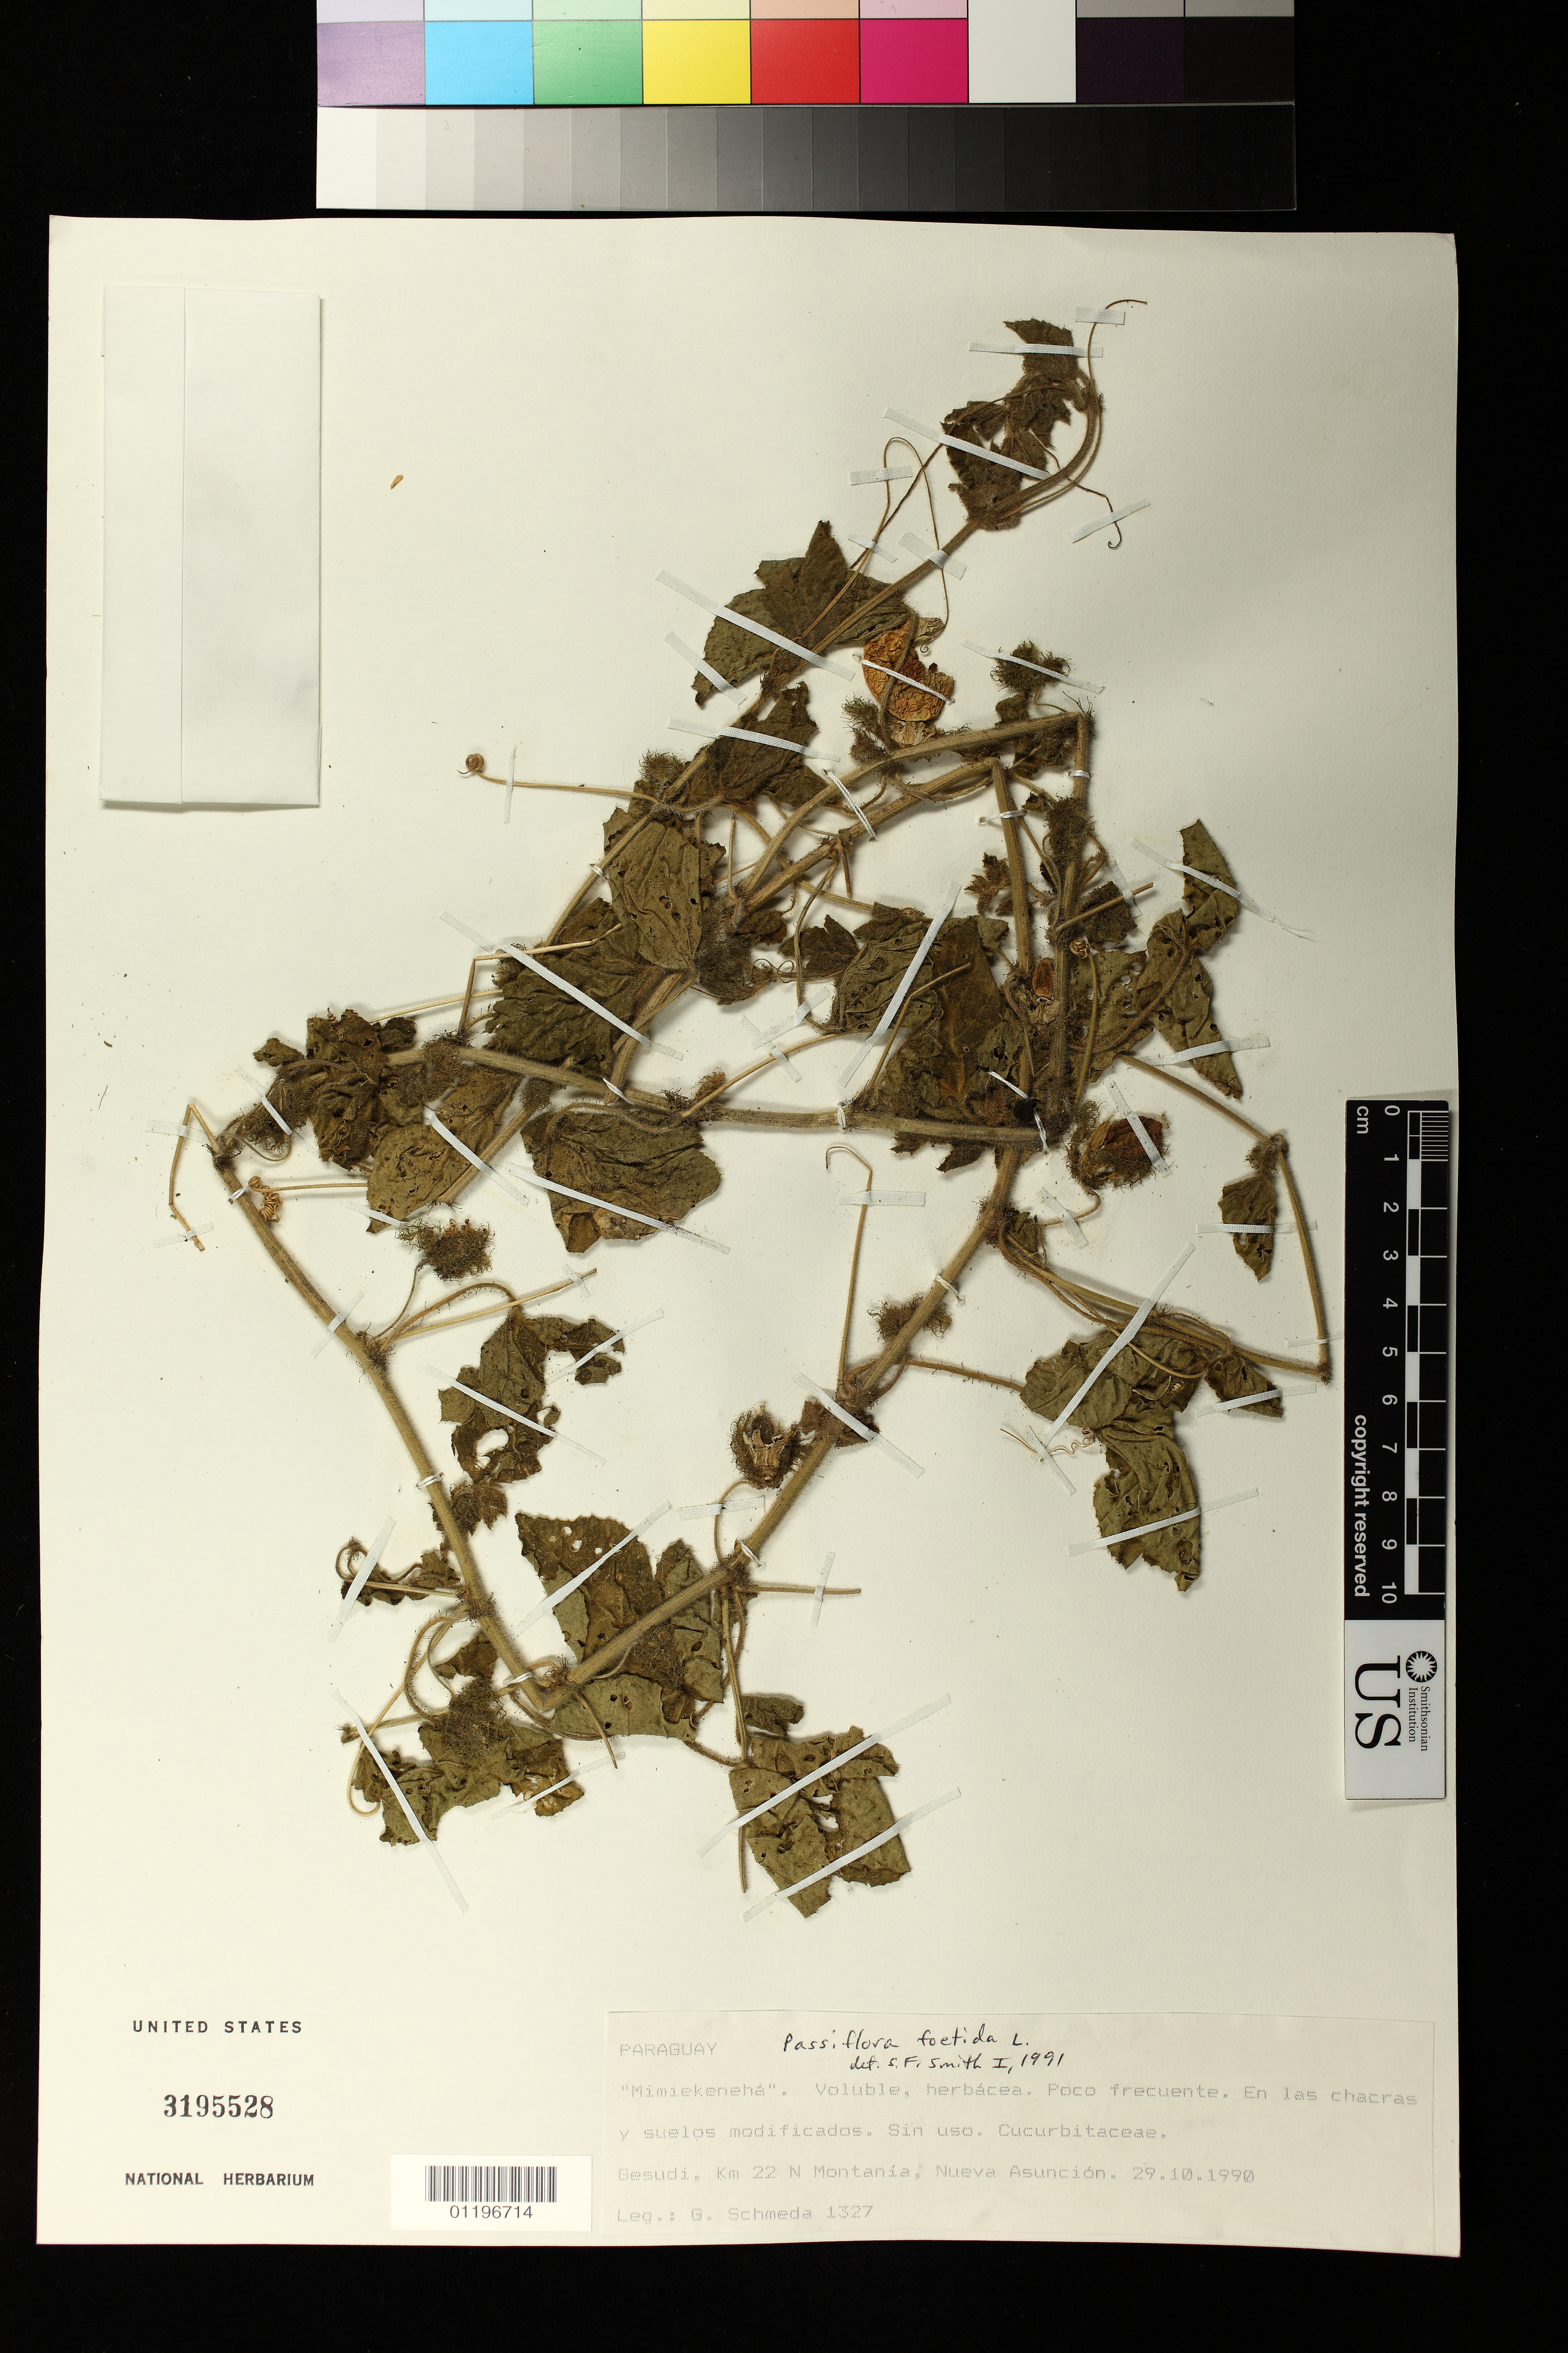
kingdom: Plantae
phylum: Tracheophyta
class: Magnoliopsida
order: Malpighiales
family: Passifloraceae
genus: Passiflora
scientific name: Passiflora foetida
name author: L.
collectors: G. Schmeda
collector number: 1327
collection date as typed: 29 Oct 1990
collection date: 1990-10-29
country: Paraguay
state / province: Boquerón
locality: Gesudi, Km 22 N Montania, Nueva Asunción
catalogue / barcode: US 3195528